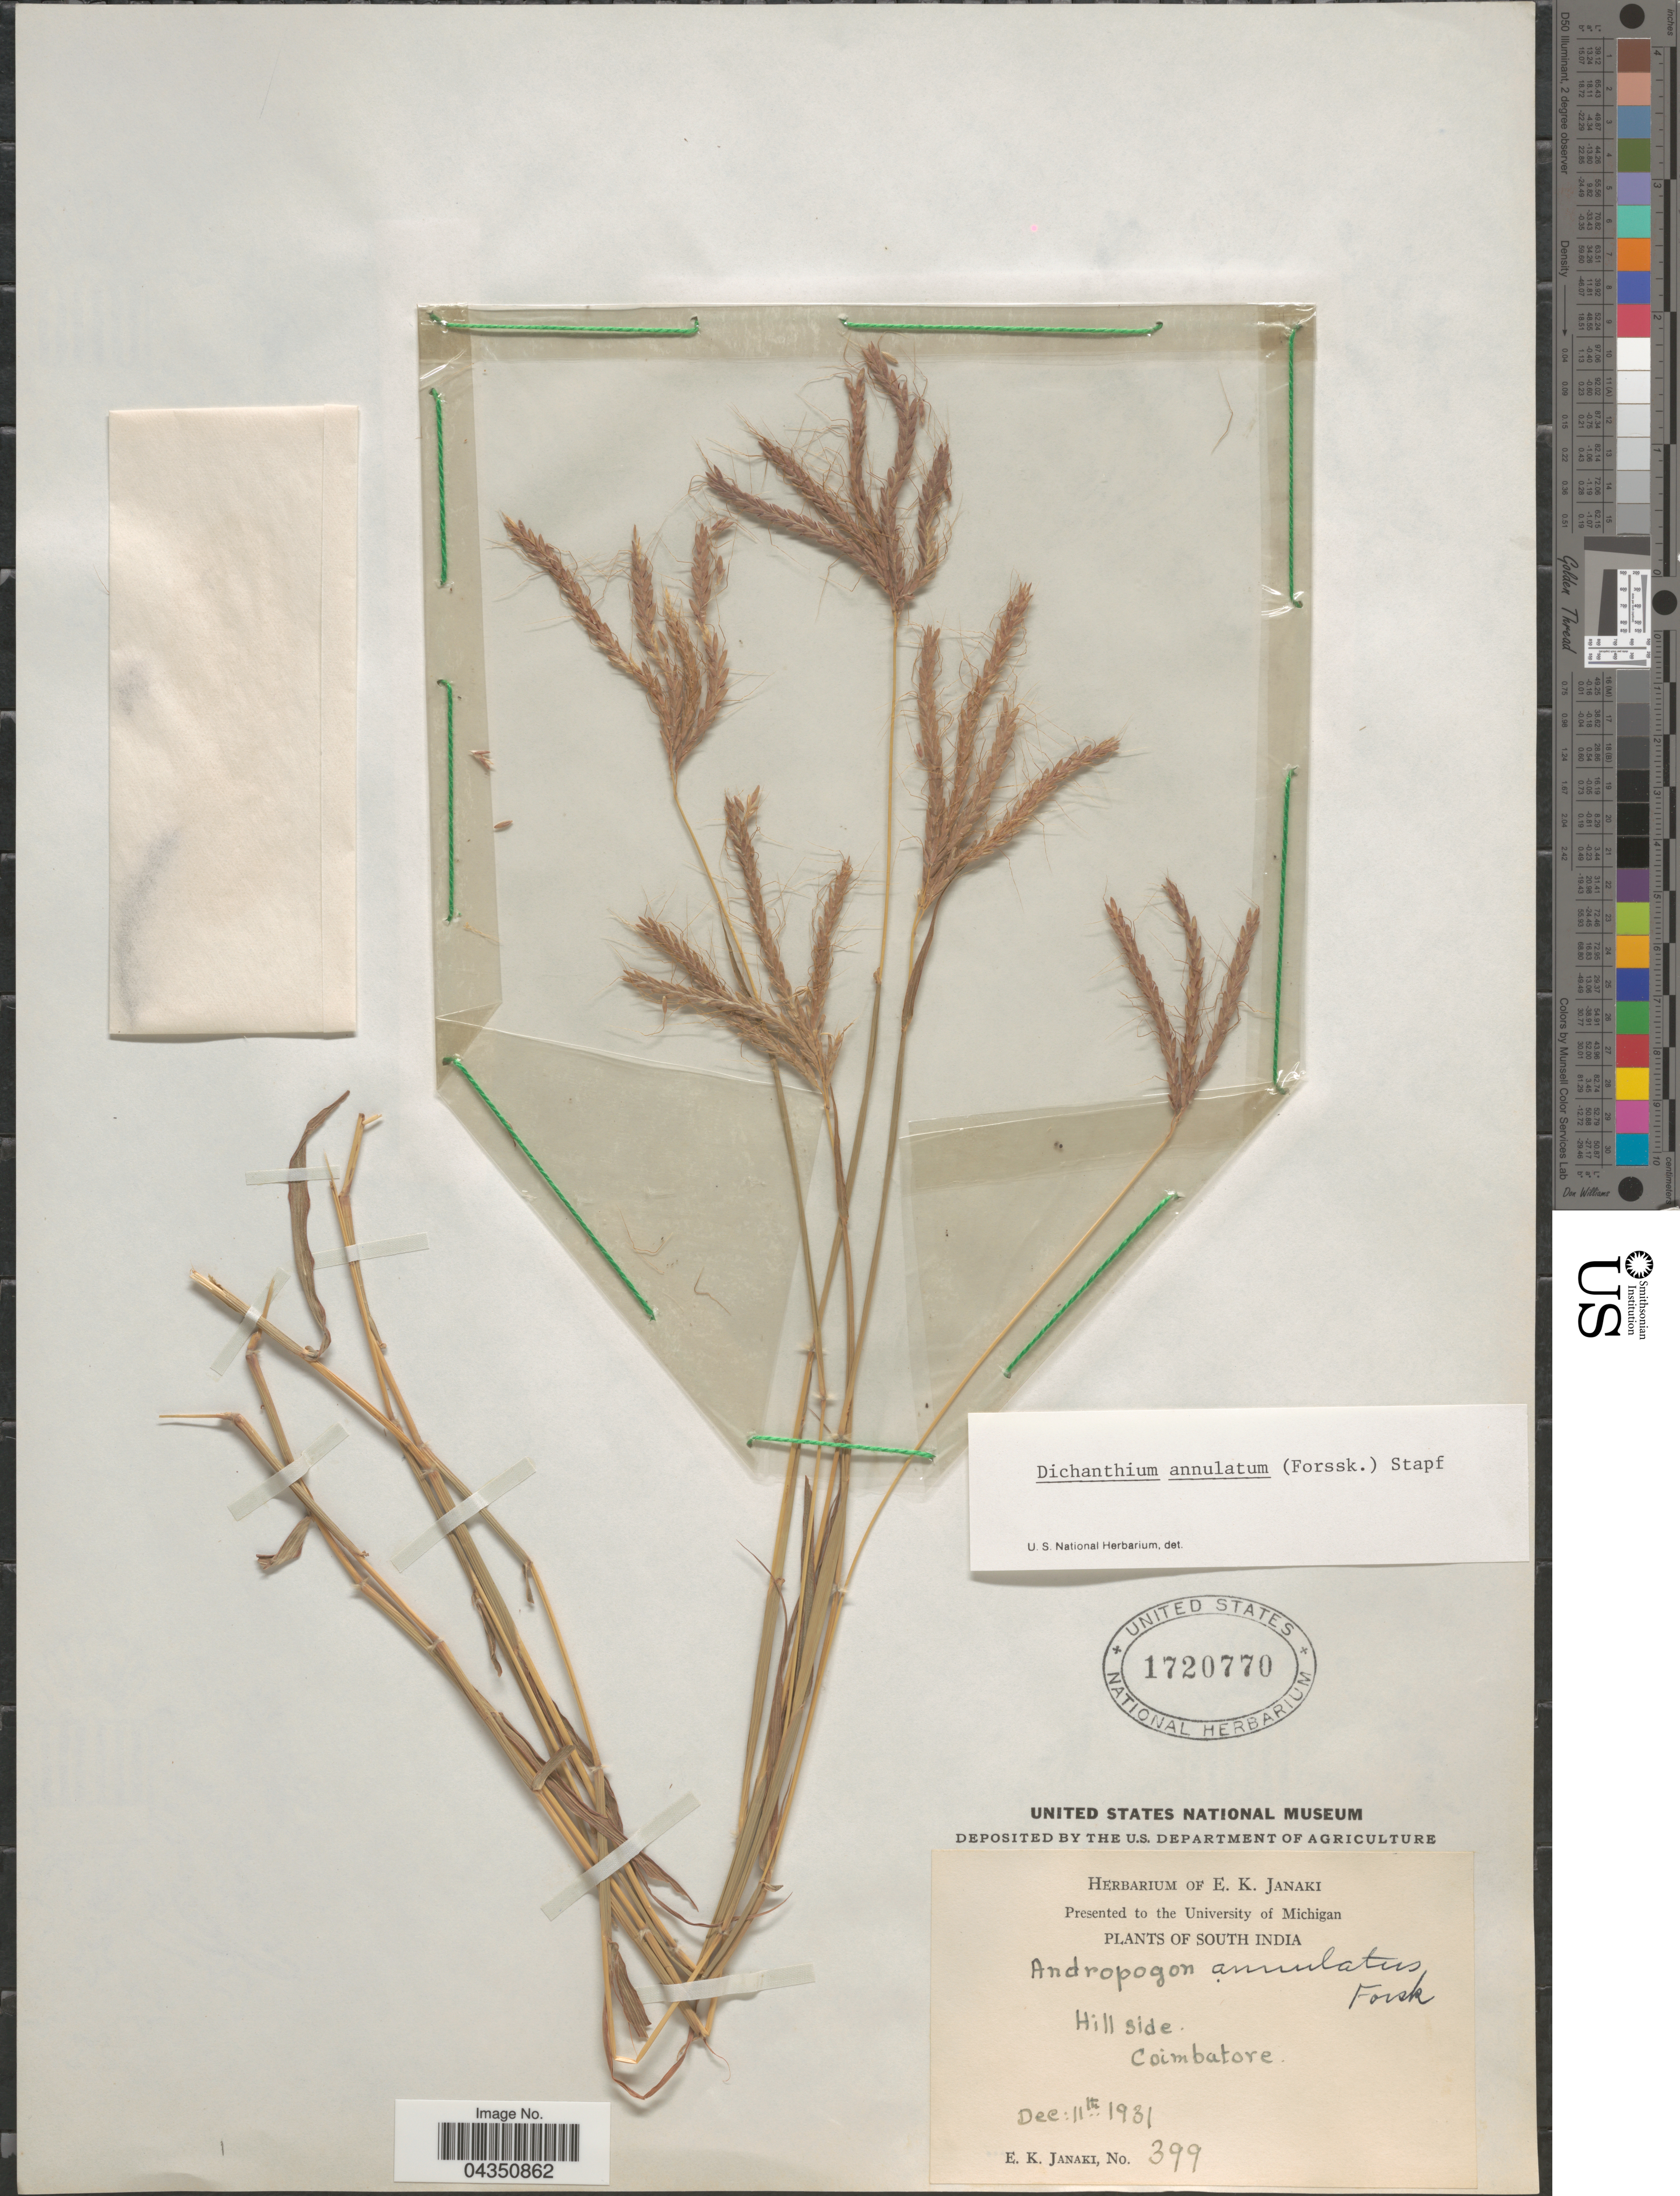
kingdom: Plantae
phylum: Tracheophyta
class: Liliopsida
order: Poales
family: Poaceae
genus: Dichanthium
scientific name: Dichanthium annulatum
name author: (Forssk.) Stapf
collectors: E. Janaki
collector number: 399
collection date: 1931-12-11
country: India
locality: South India. Hill side. Coimbatore.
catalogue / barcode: US 1720770